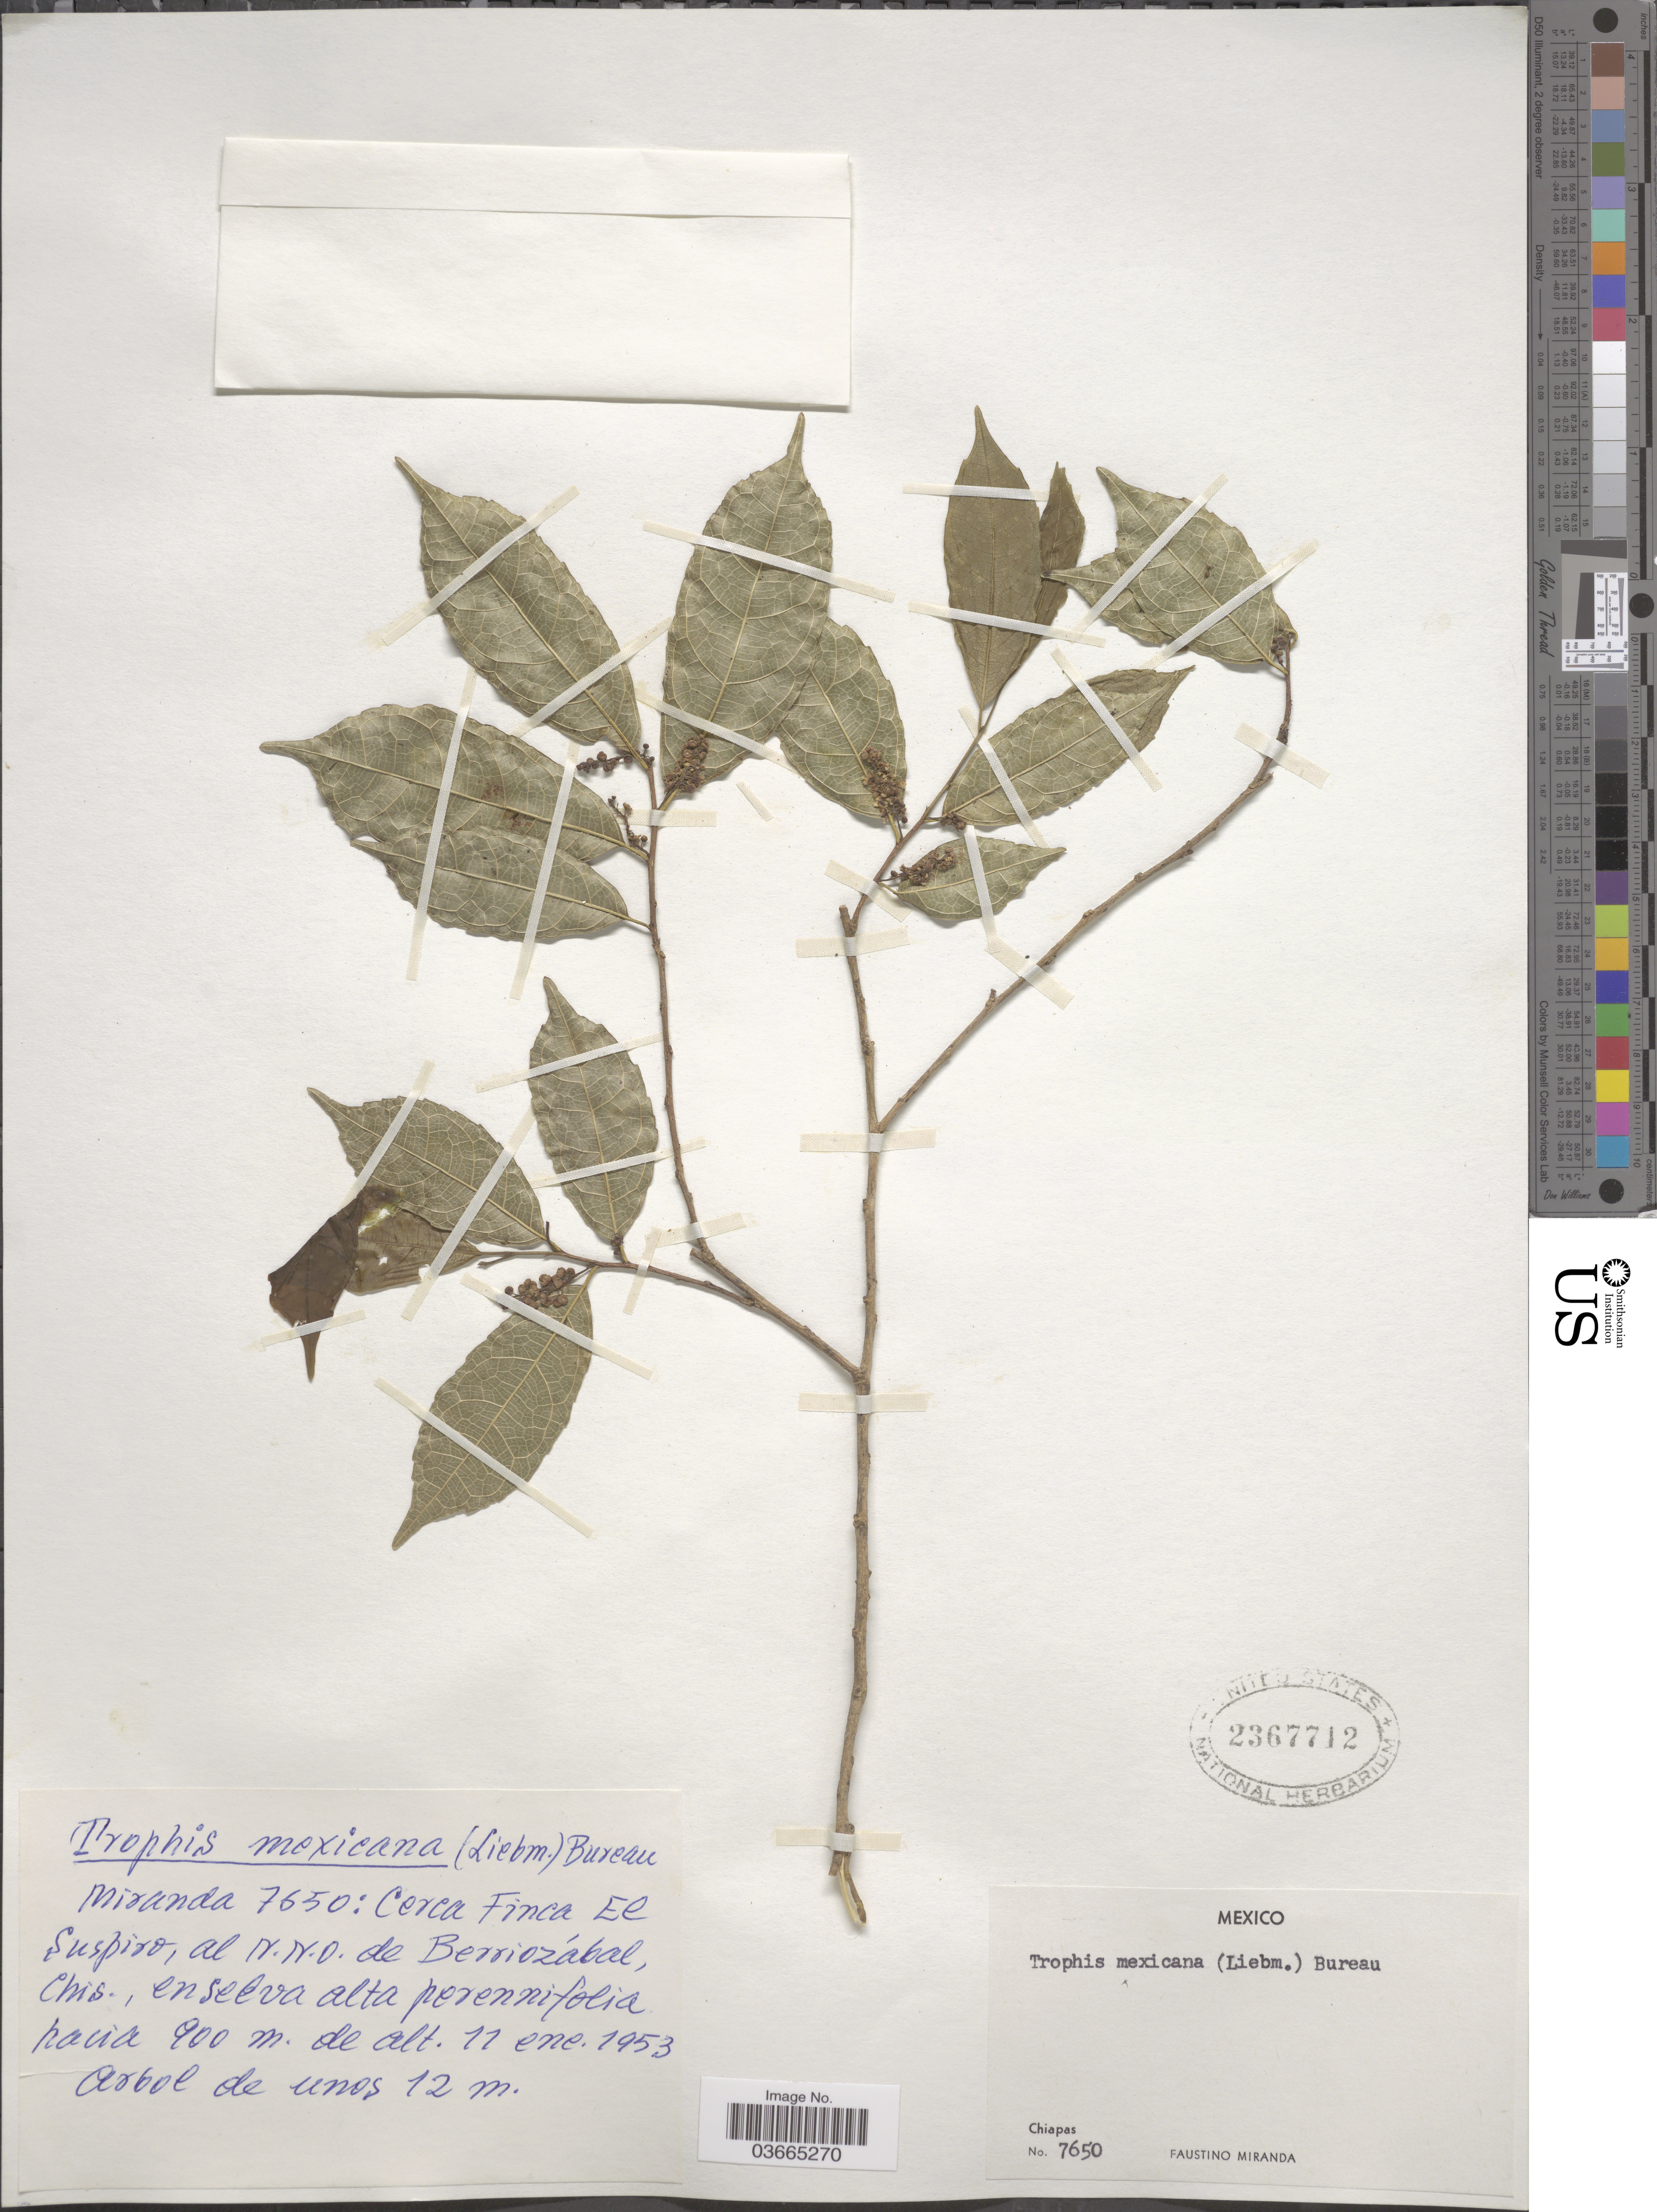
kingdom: Plantae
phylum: Tracheophyta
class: Magnoliopsida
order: Rosales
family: Moraceae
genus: Trophis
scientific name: Trophis mexicana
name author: (Liebm.) Bureau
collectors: F. Miranda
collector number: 7650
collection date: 1953-01-11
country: Mexico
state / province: Chiapas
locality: Cerca Finca El Suspiro, al N.N.O. de Berriozábal.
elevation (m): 900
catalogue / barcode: US 2367712